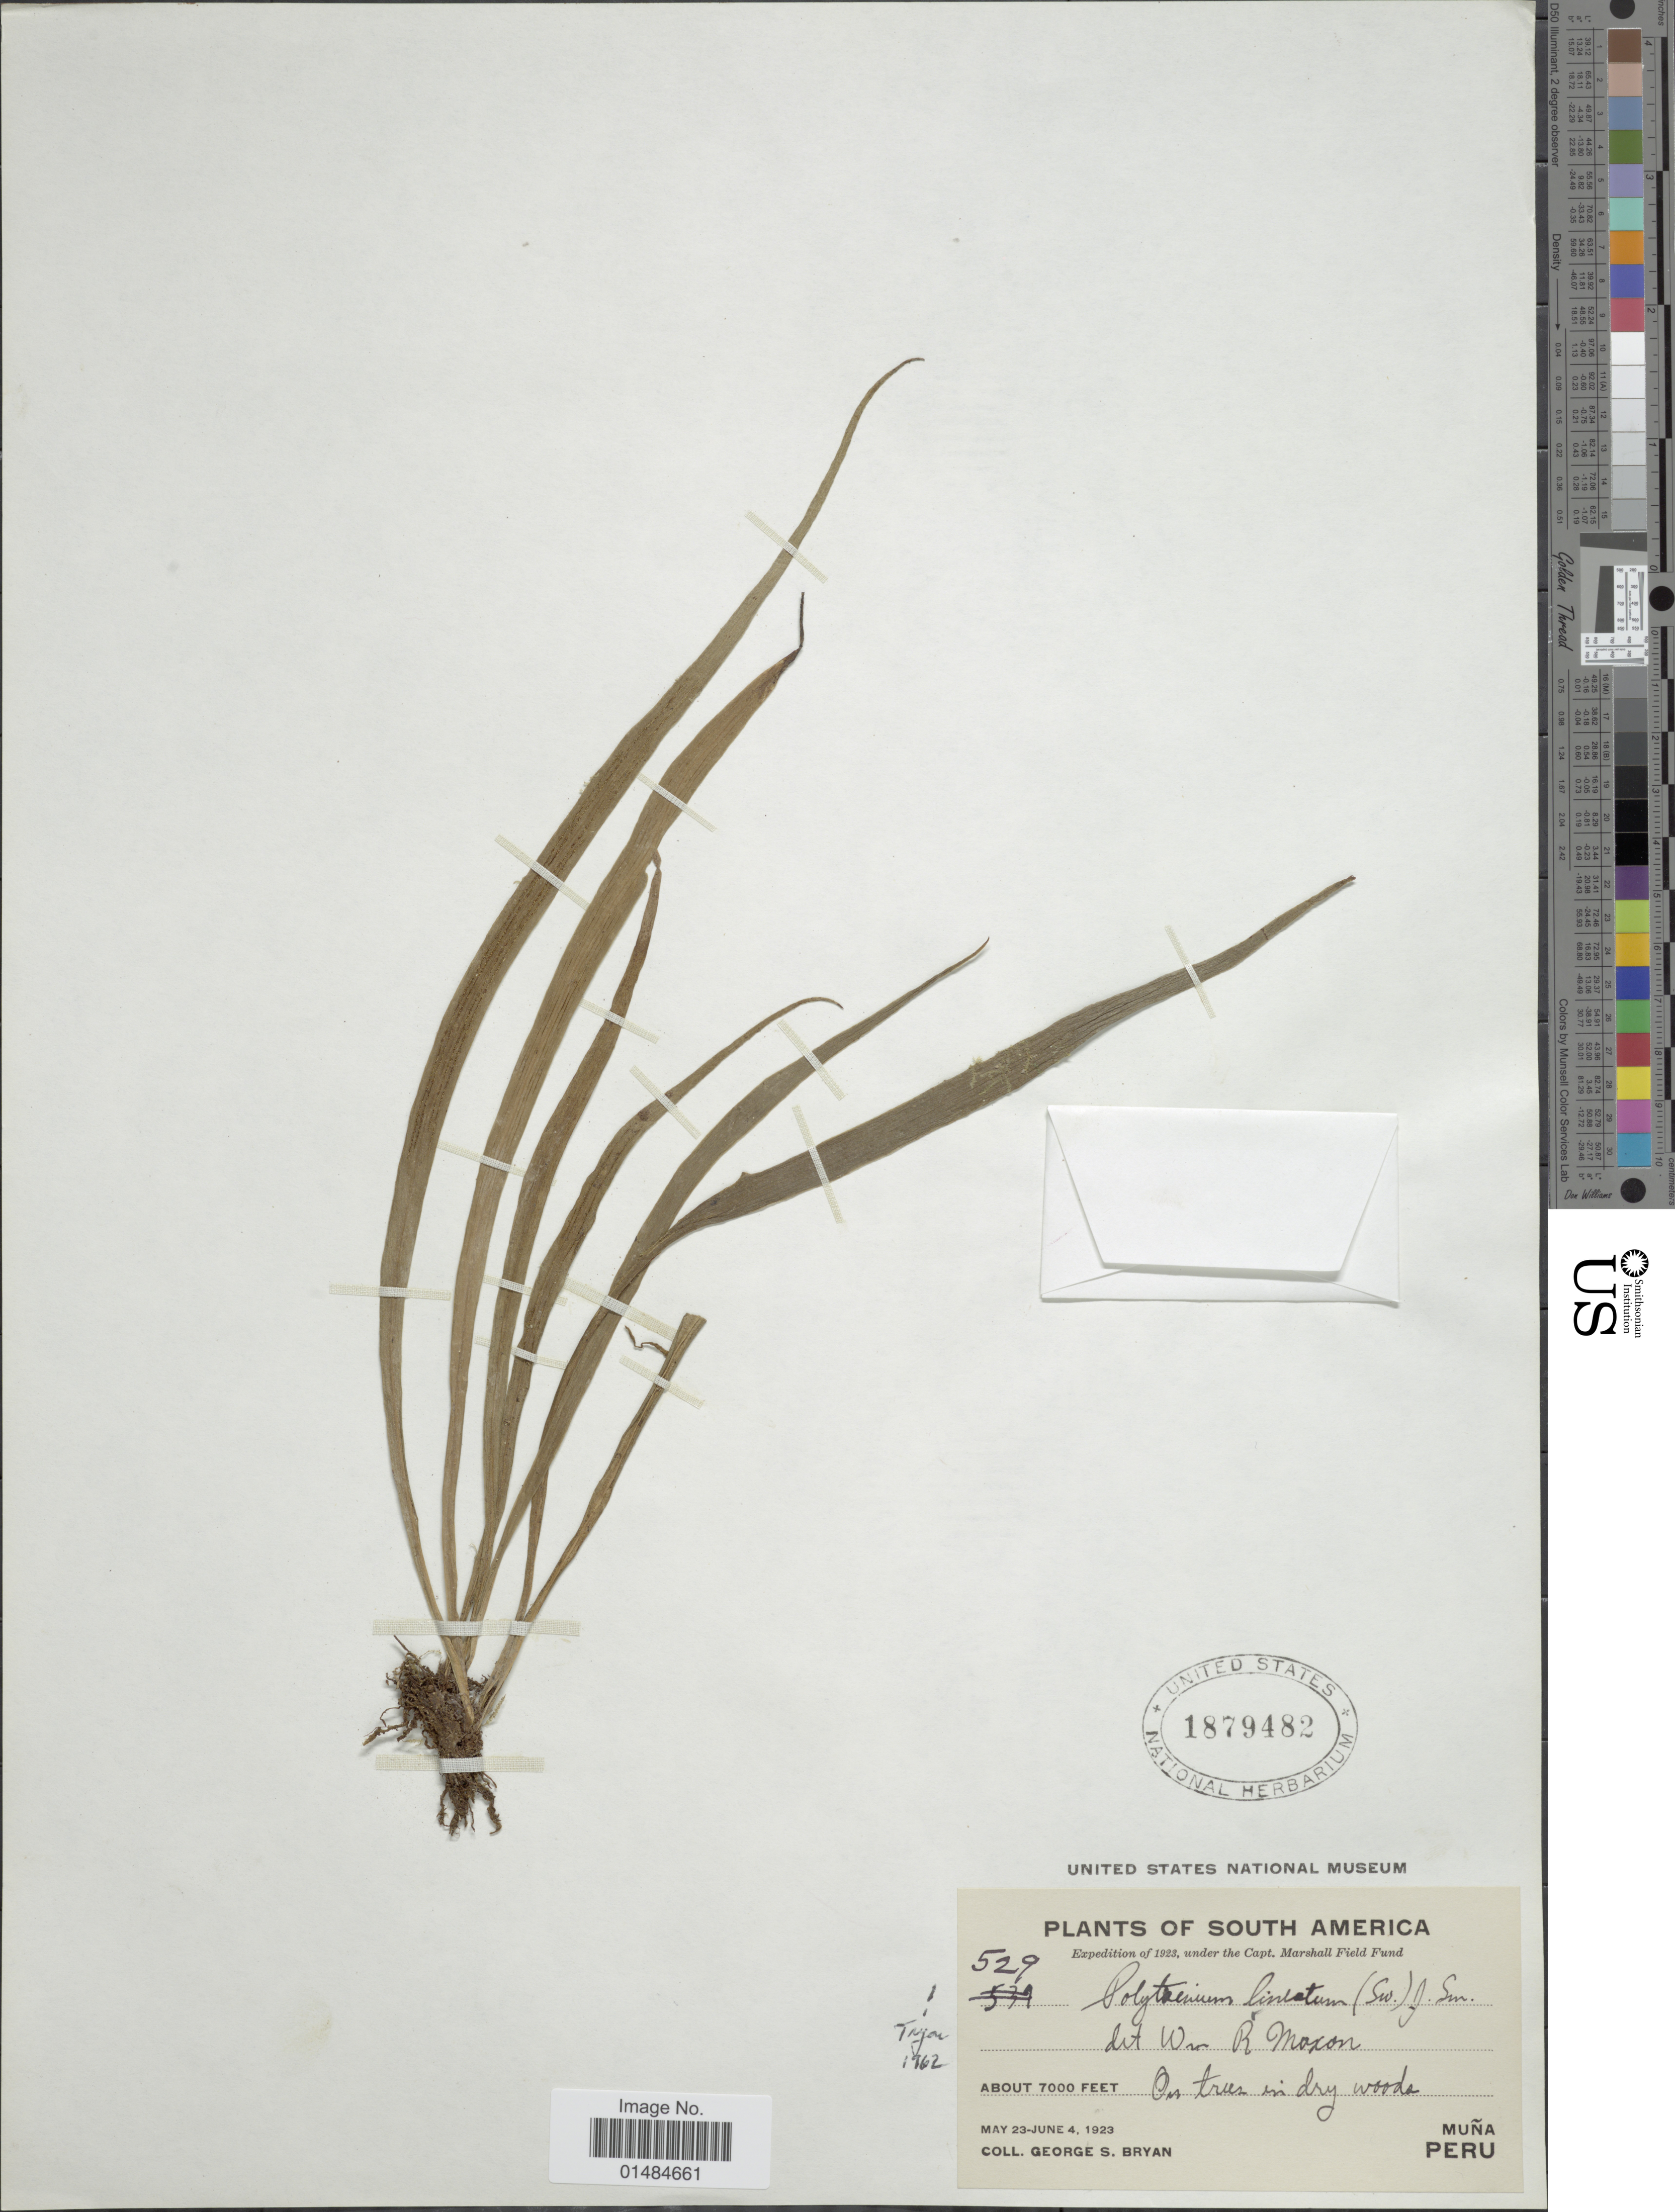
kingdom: Plantae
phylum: Tracheophyta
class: Polypodiopsida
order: Polypodiales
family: Pteridaceae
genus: Polytaenium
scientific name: Polytaenium lineatum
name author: (Sw.) J. Sm.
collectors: G. S. Bryan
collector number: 529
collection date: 1923-05-23/1923-06-04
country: Peru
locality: Muña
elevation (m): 2134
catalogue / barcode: US 1879482